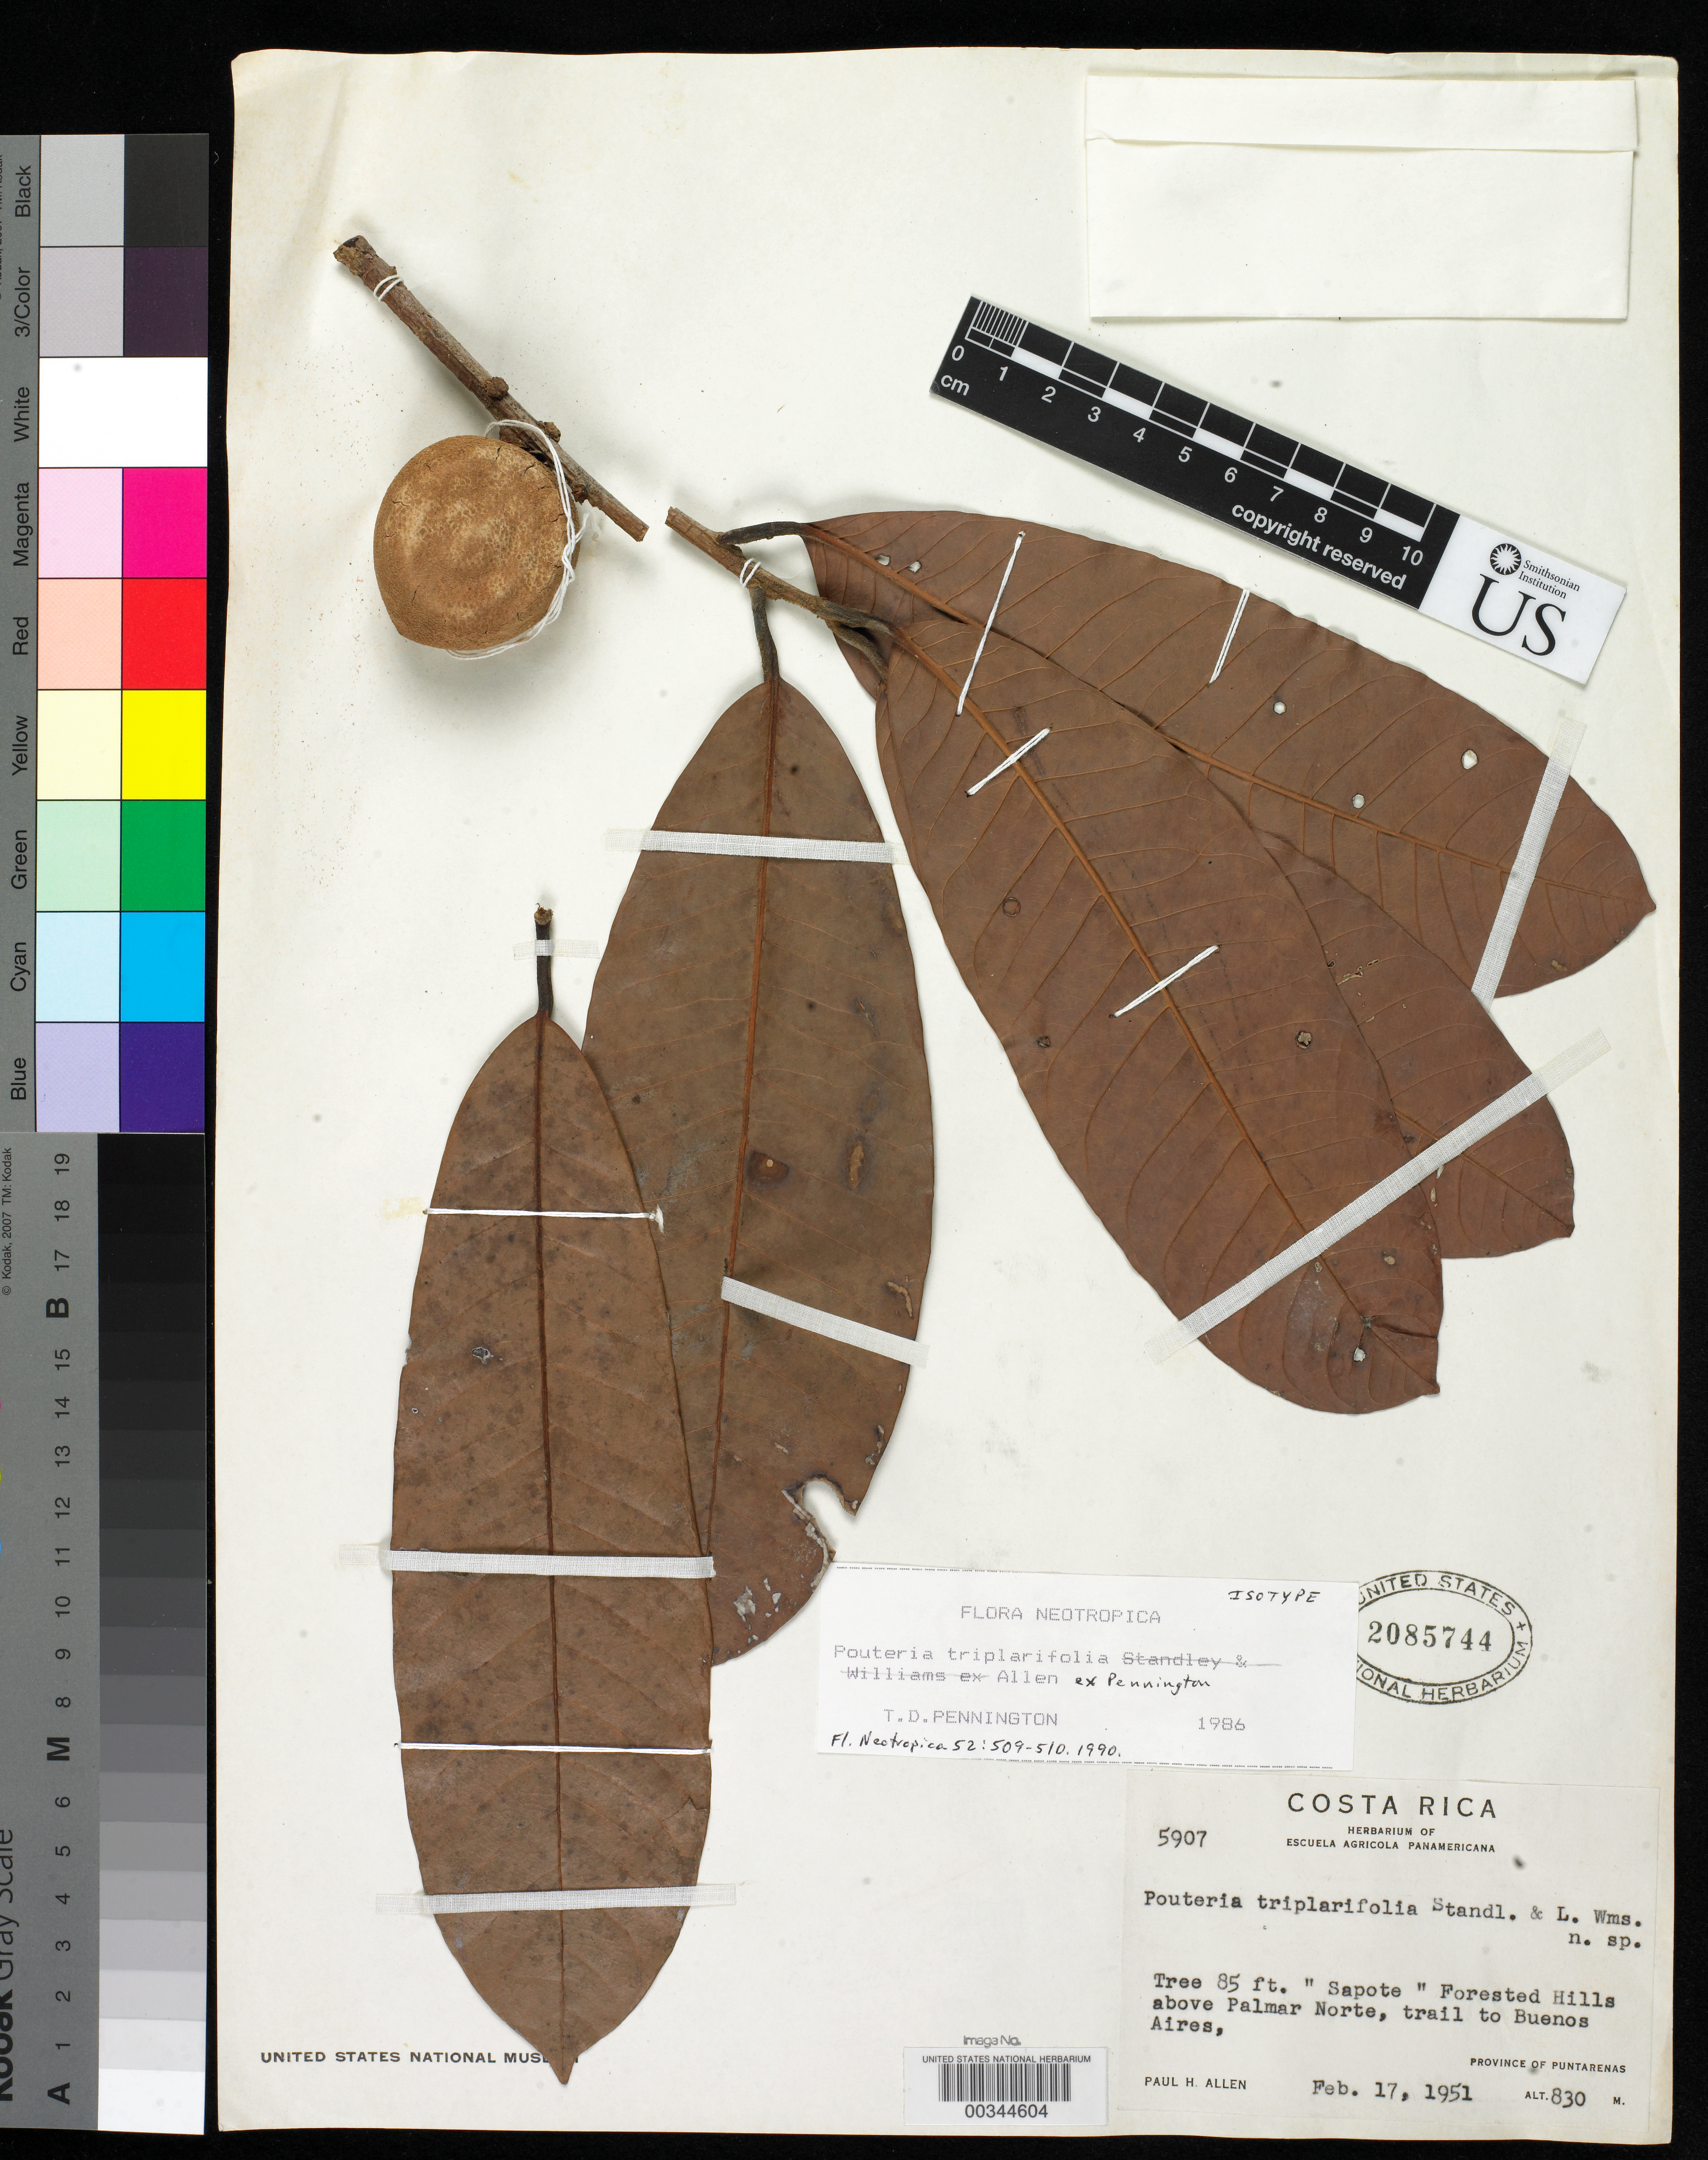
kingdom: Plantae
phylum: Tracheophyta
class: Magnoliopsida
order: Ericales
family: Sapotaceae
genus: Pouteria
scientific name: Pouteria triplarifolia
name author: C.K. Allen ex T.D. Penn.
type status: Isotype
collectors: P. H. Allen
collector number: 5907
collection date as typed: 17 Feb 1951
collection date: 1951-02-17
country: Costa Rica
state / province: Puntarenas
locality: Forested hills above Palmar Norte, trail to Buenos Aires.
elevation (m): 830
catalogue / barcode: US 2085744